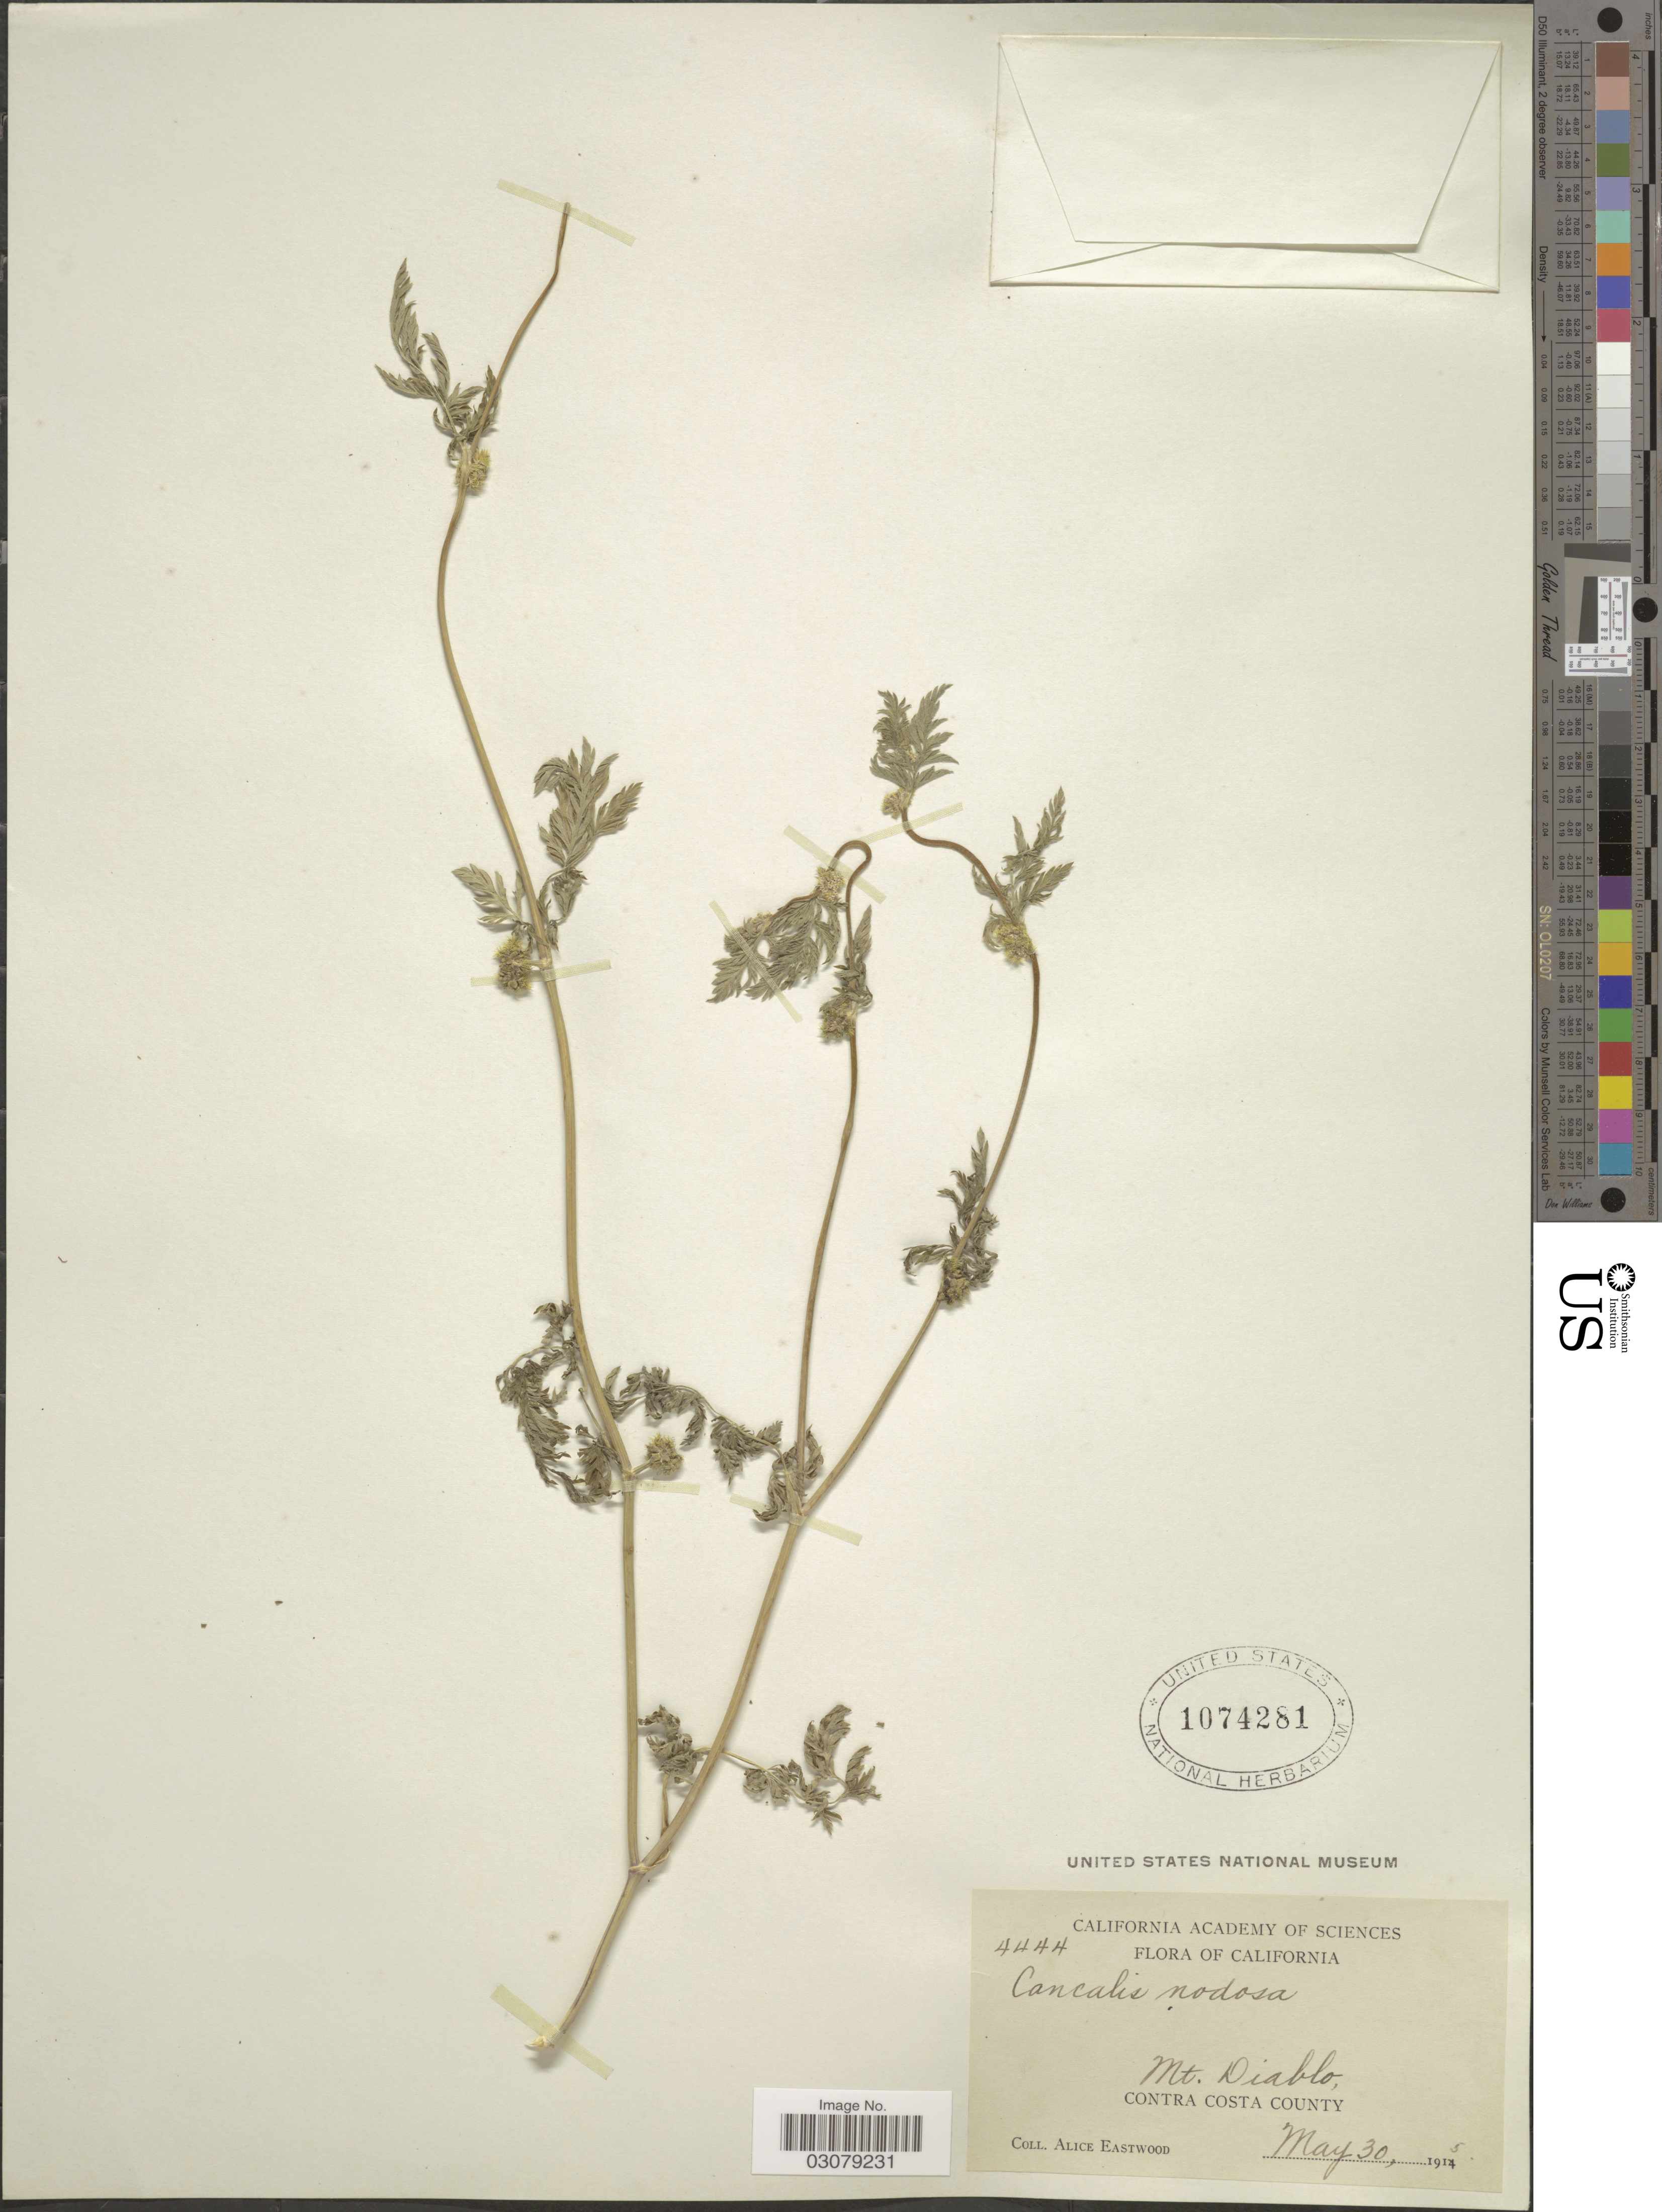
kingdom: Plantae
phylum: Tracheophyta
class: Magnoliopsida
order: Apiales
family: Apiaceae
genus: Torilis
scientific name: Torilis nodosa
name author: (L.) Gaertn.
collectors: A. Eastwood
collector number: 4444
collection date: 1915-05-30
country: United States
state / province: California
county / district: Contra Costa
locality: Mt. Diablo, Contra Costa County.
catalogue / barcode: US 1074281